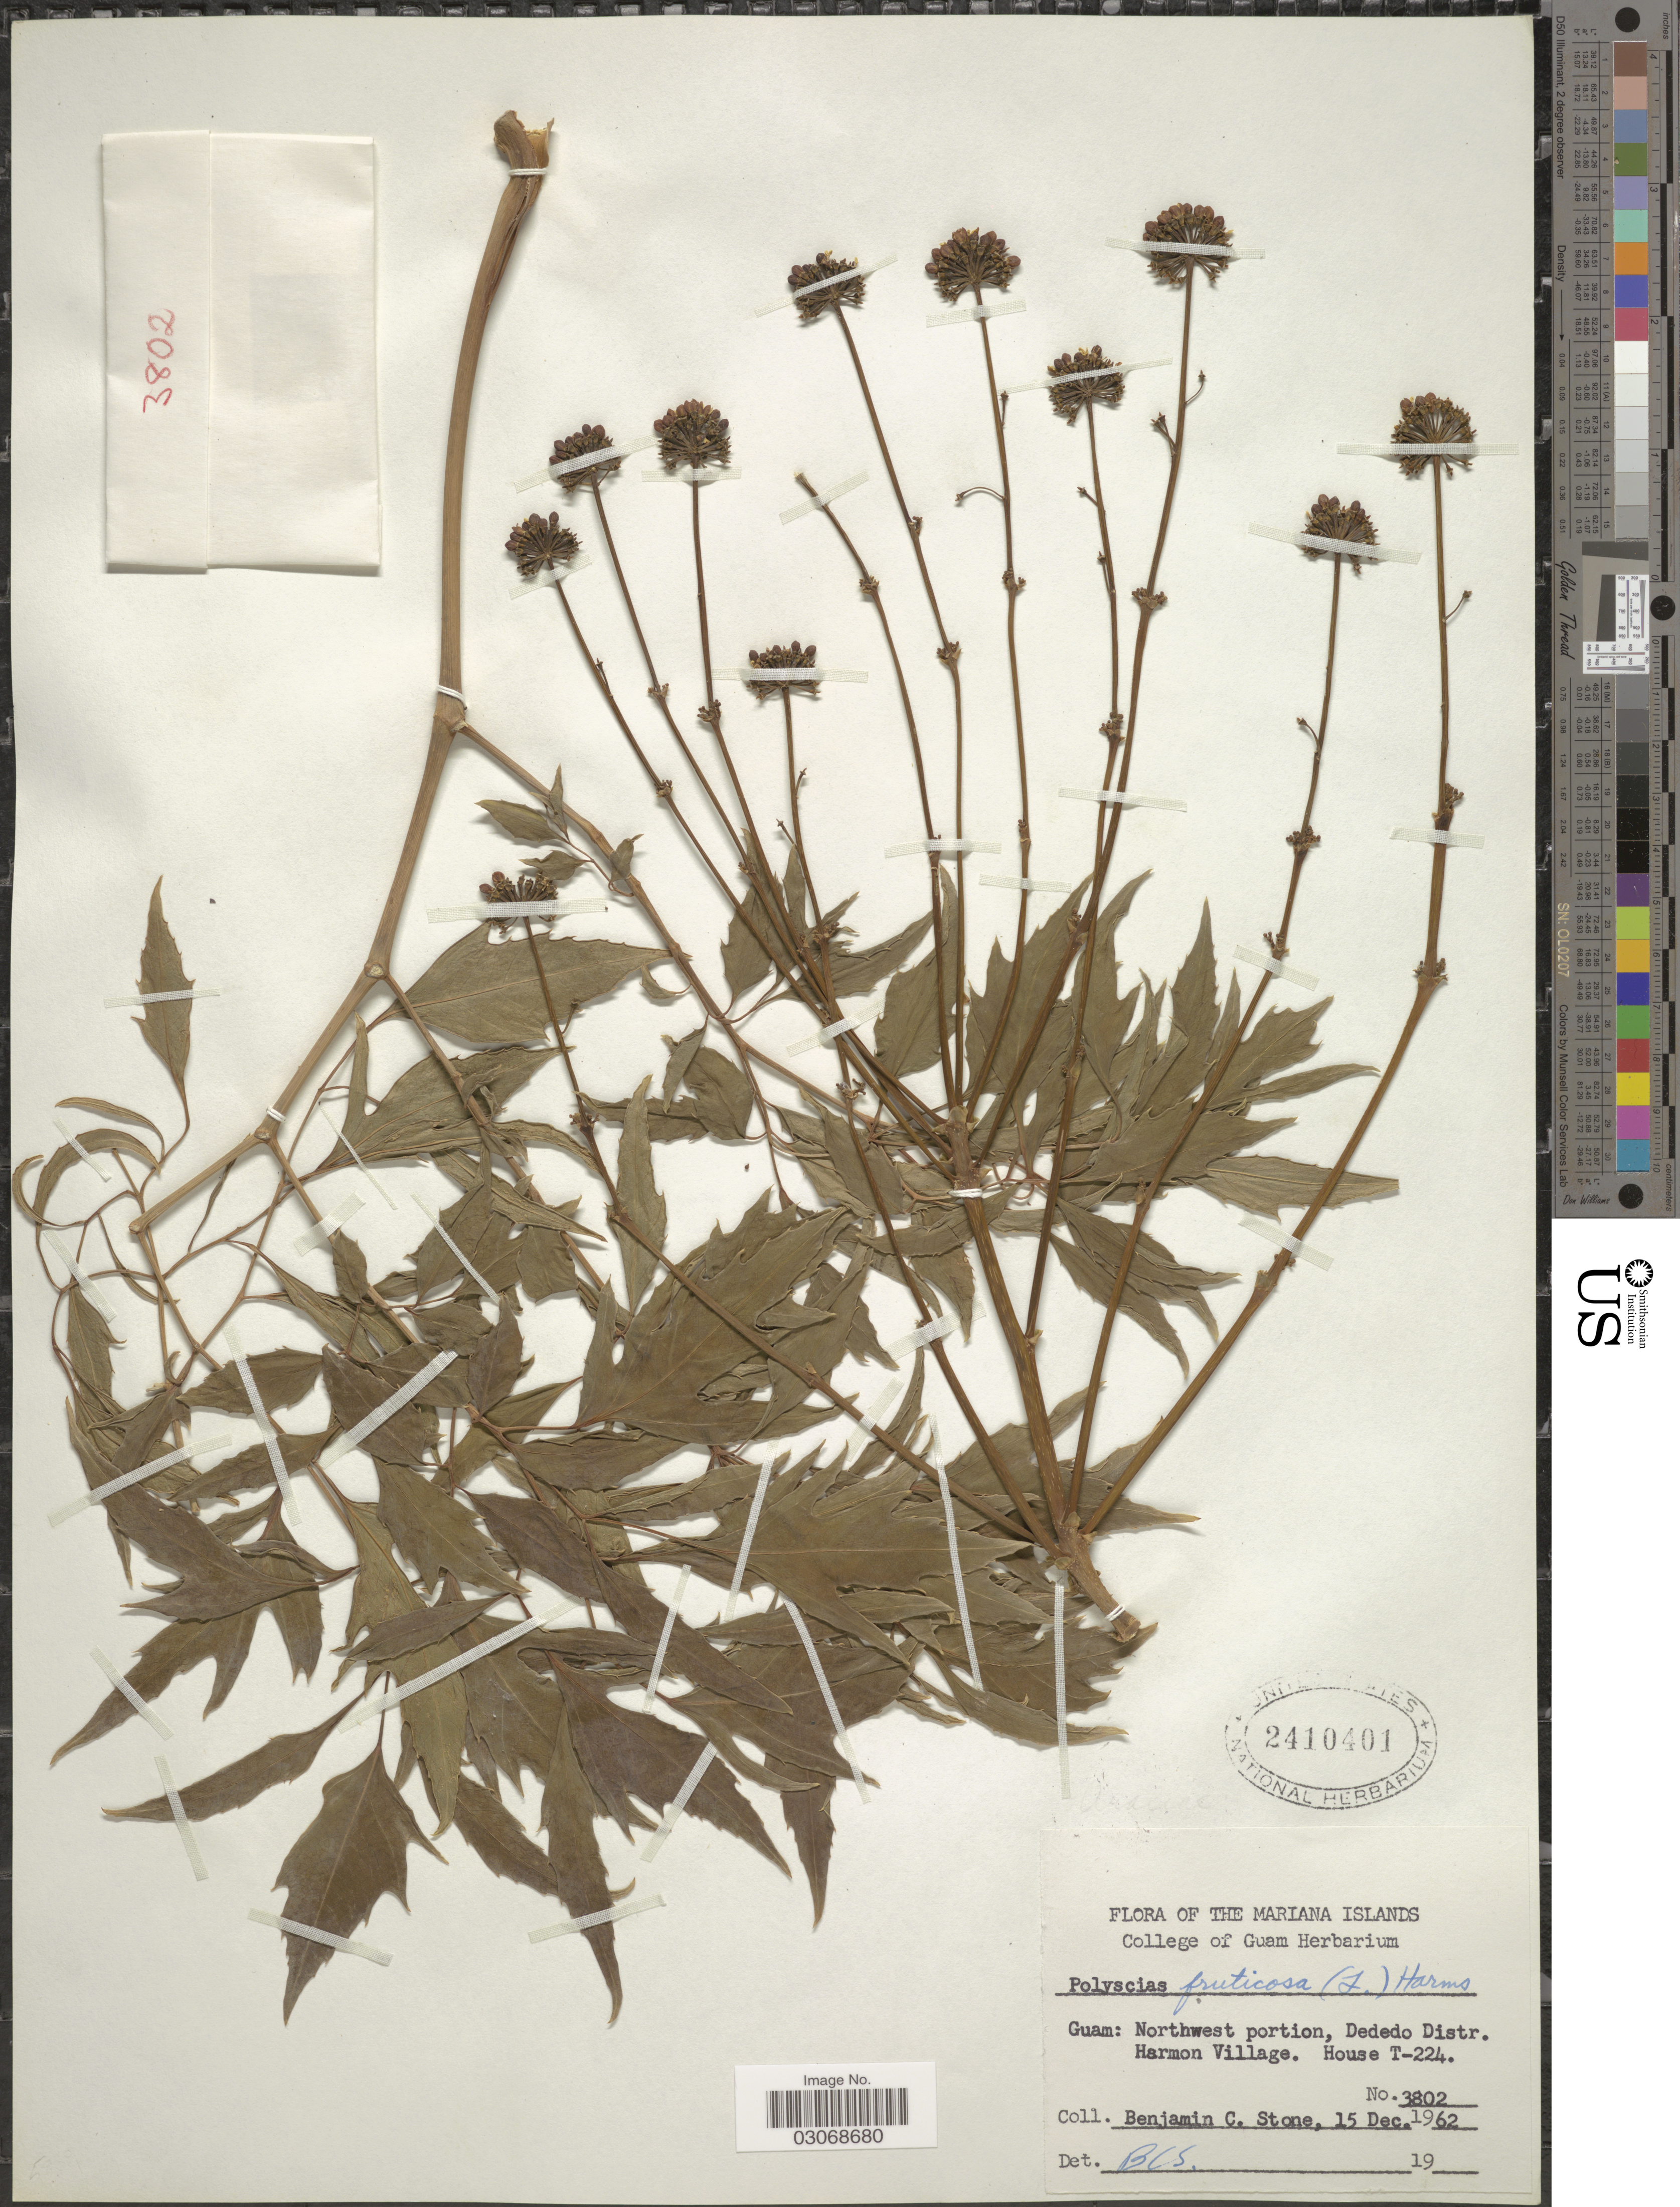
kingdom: Plantae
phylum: Tracheophyta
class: Magnoliopsida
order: Apiales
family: Araliaceae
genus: Polyscias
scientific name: Polyscias fruticosa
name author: (L.) Harms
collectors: B. C. Stone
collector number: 3802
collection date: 1962-12-15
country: Guam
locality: The Mariana Islands, Northwest portion, Dededo Distr. Harmon Village. House T-224.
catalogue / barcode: US 2410401